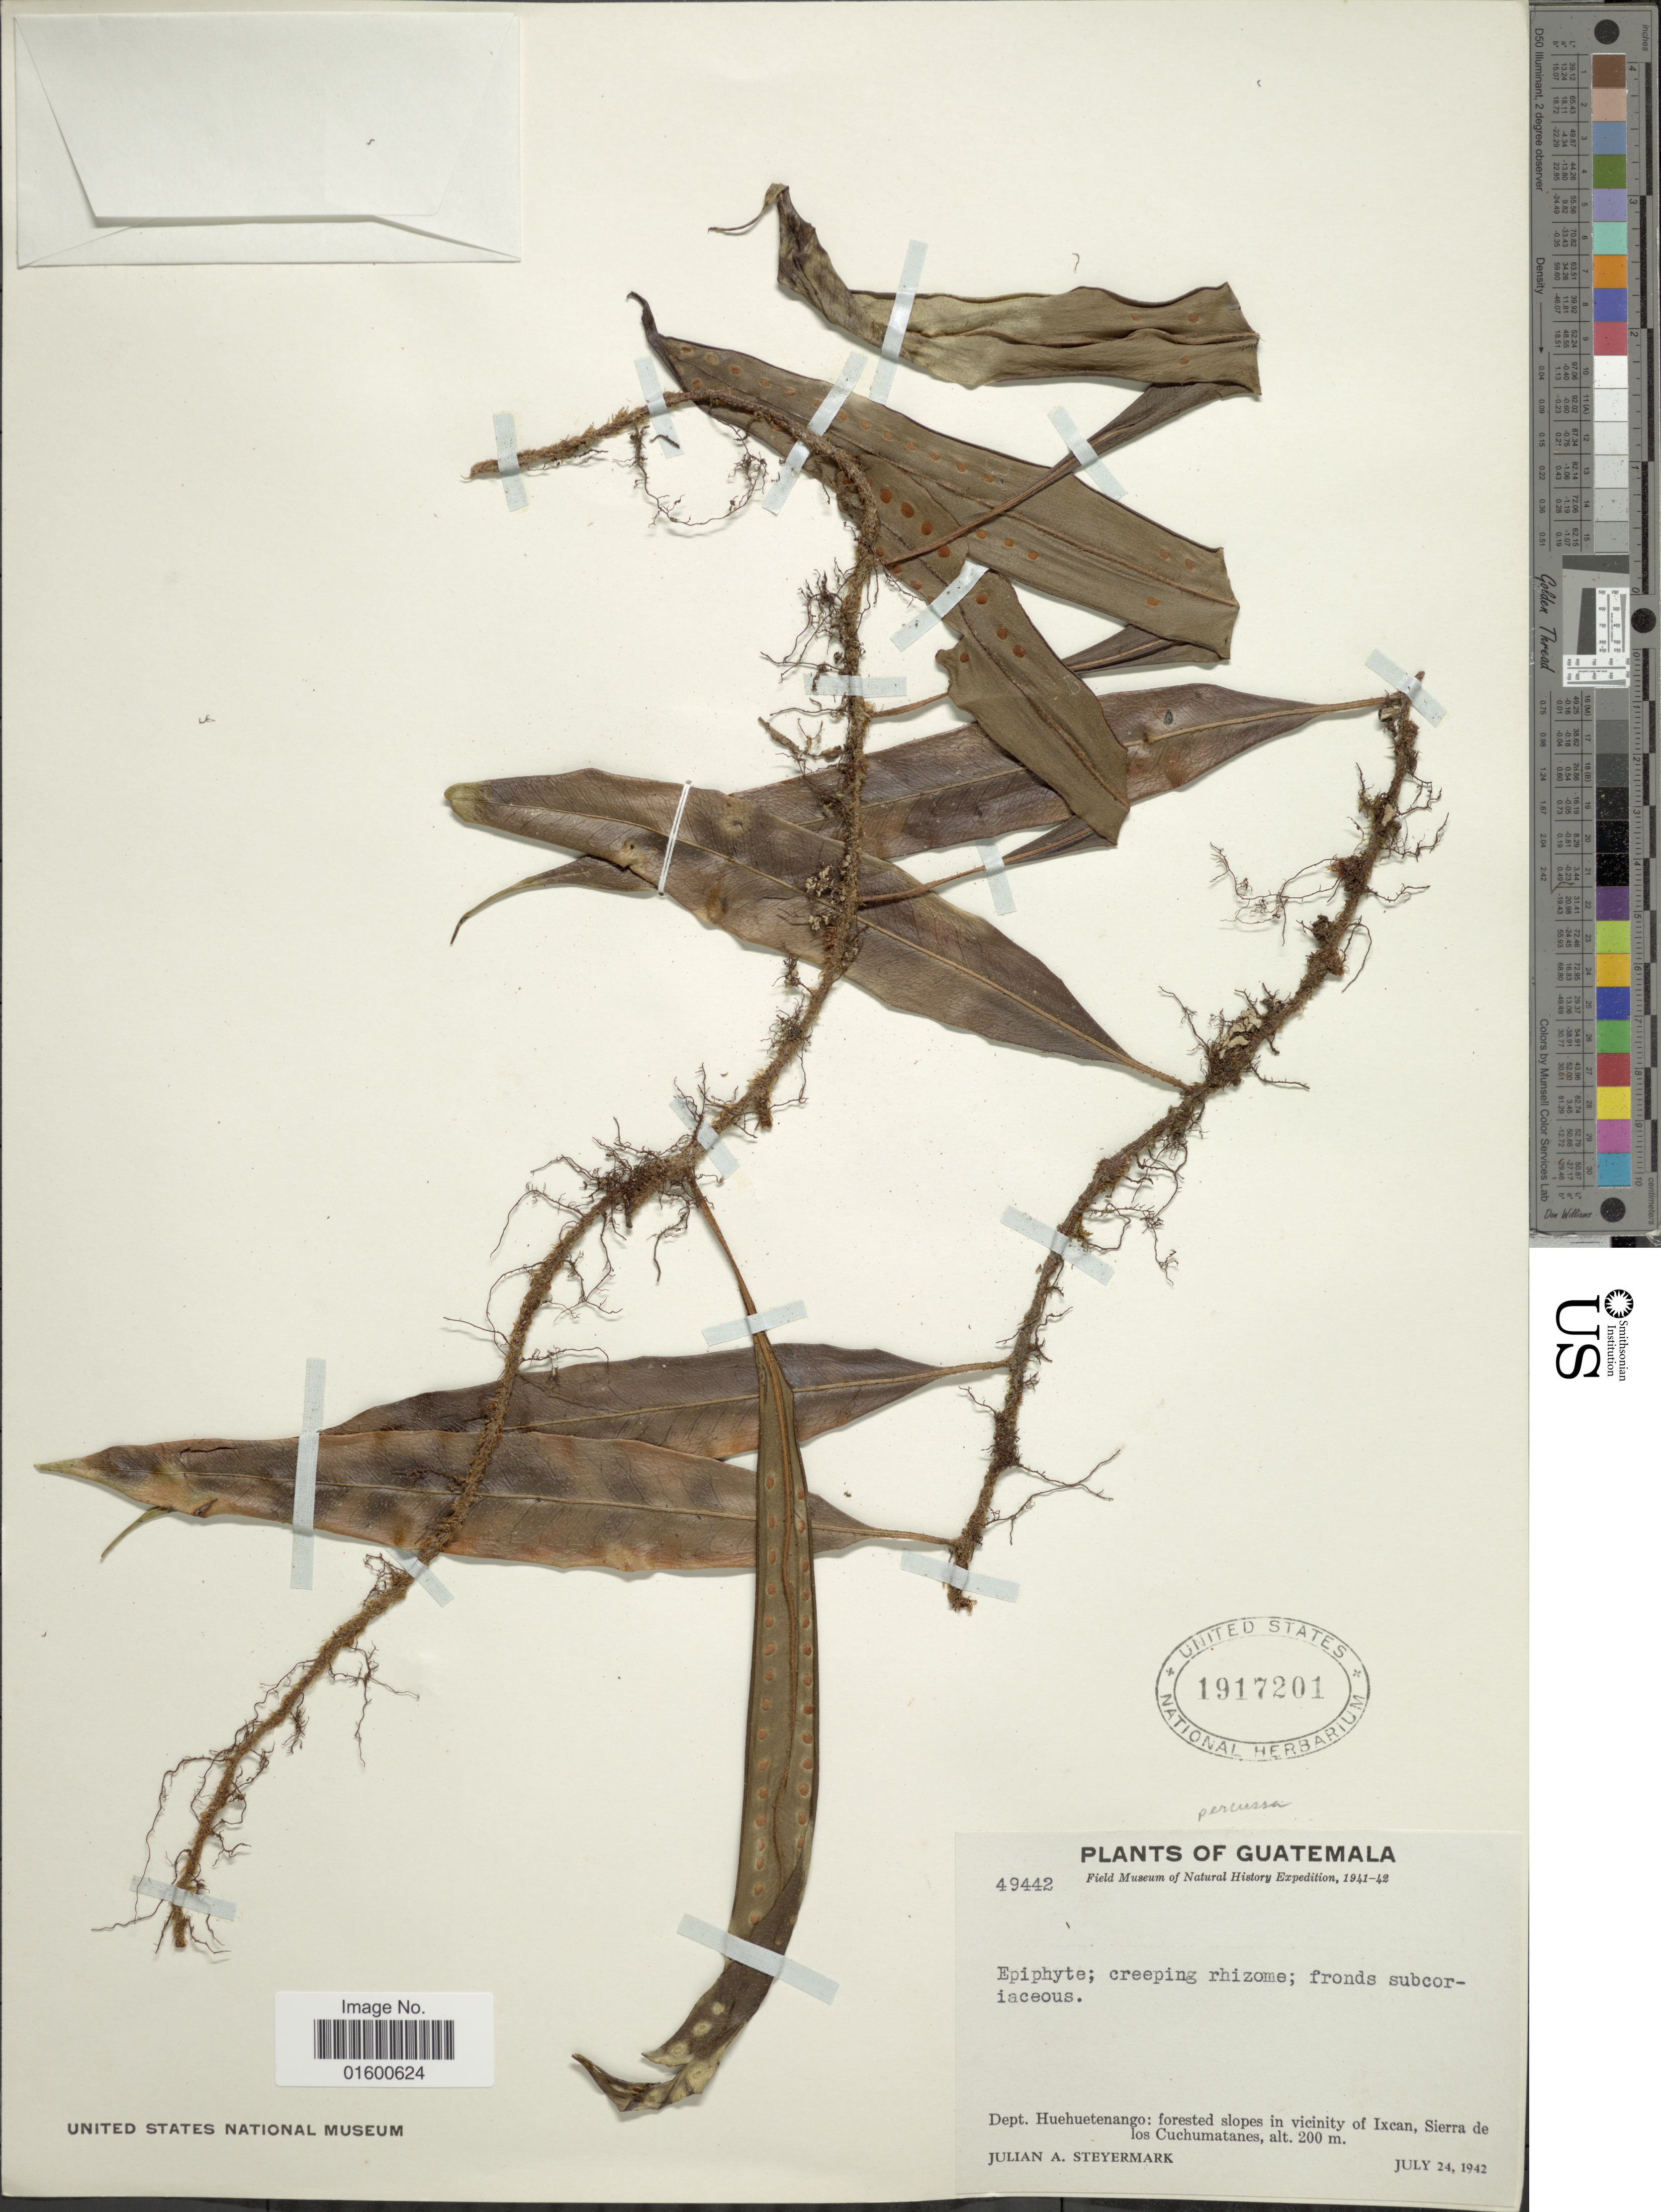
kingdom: Plantae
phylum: Tracheophyta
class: Polypodiopsida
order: Polypodiales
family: Polypodiaceae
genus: Microgramma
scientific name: Microgramma percussa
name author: (Cav.) de la Sota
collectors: J. Steyermark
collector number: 49442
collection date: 1942-07-24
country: Guatemala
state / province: Huehuetenango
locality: Dept. Huehuetenango, forested slopes and vicinity of Ixcan, Sierra de los Cuchumatanes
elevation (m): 200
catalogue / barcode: US 1917201